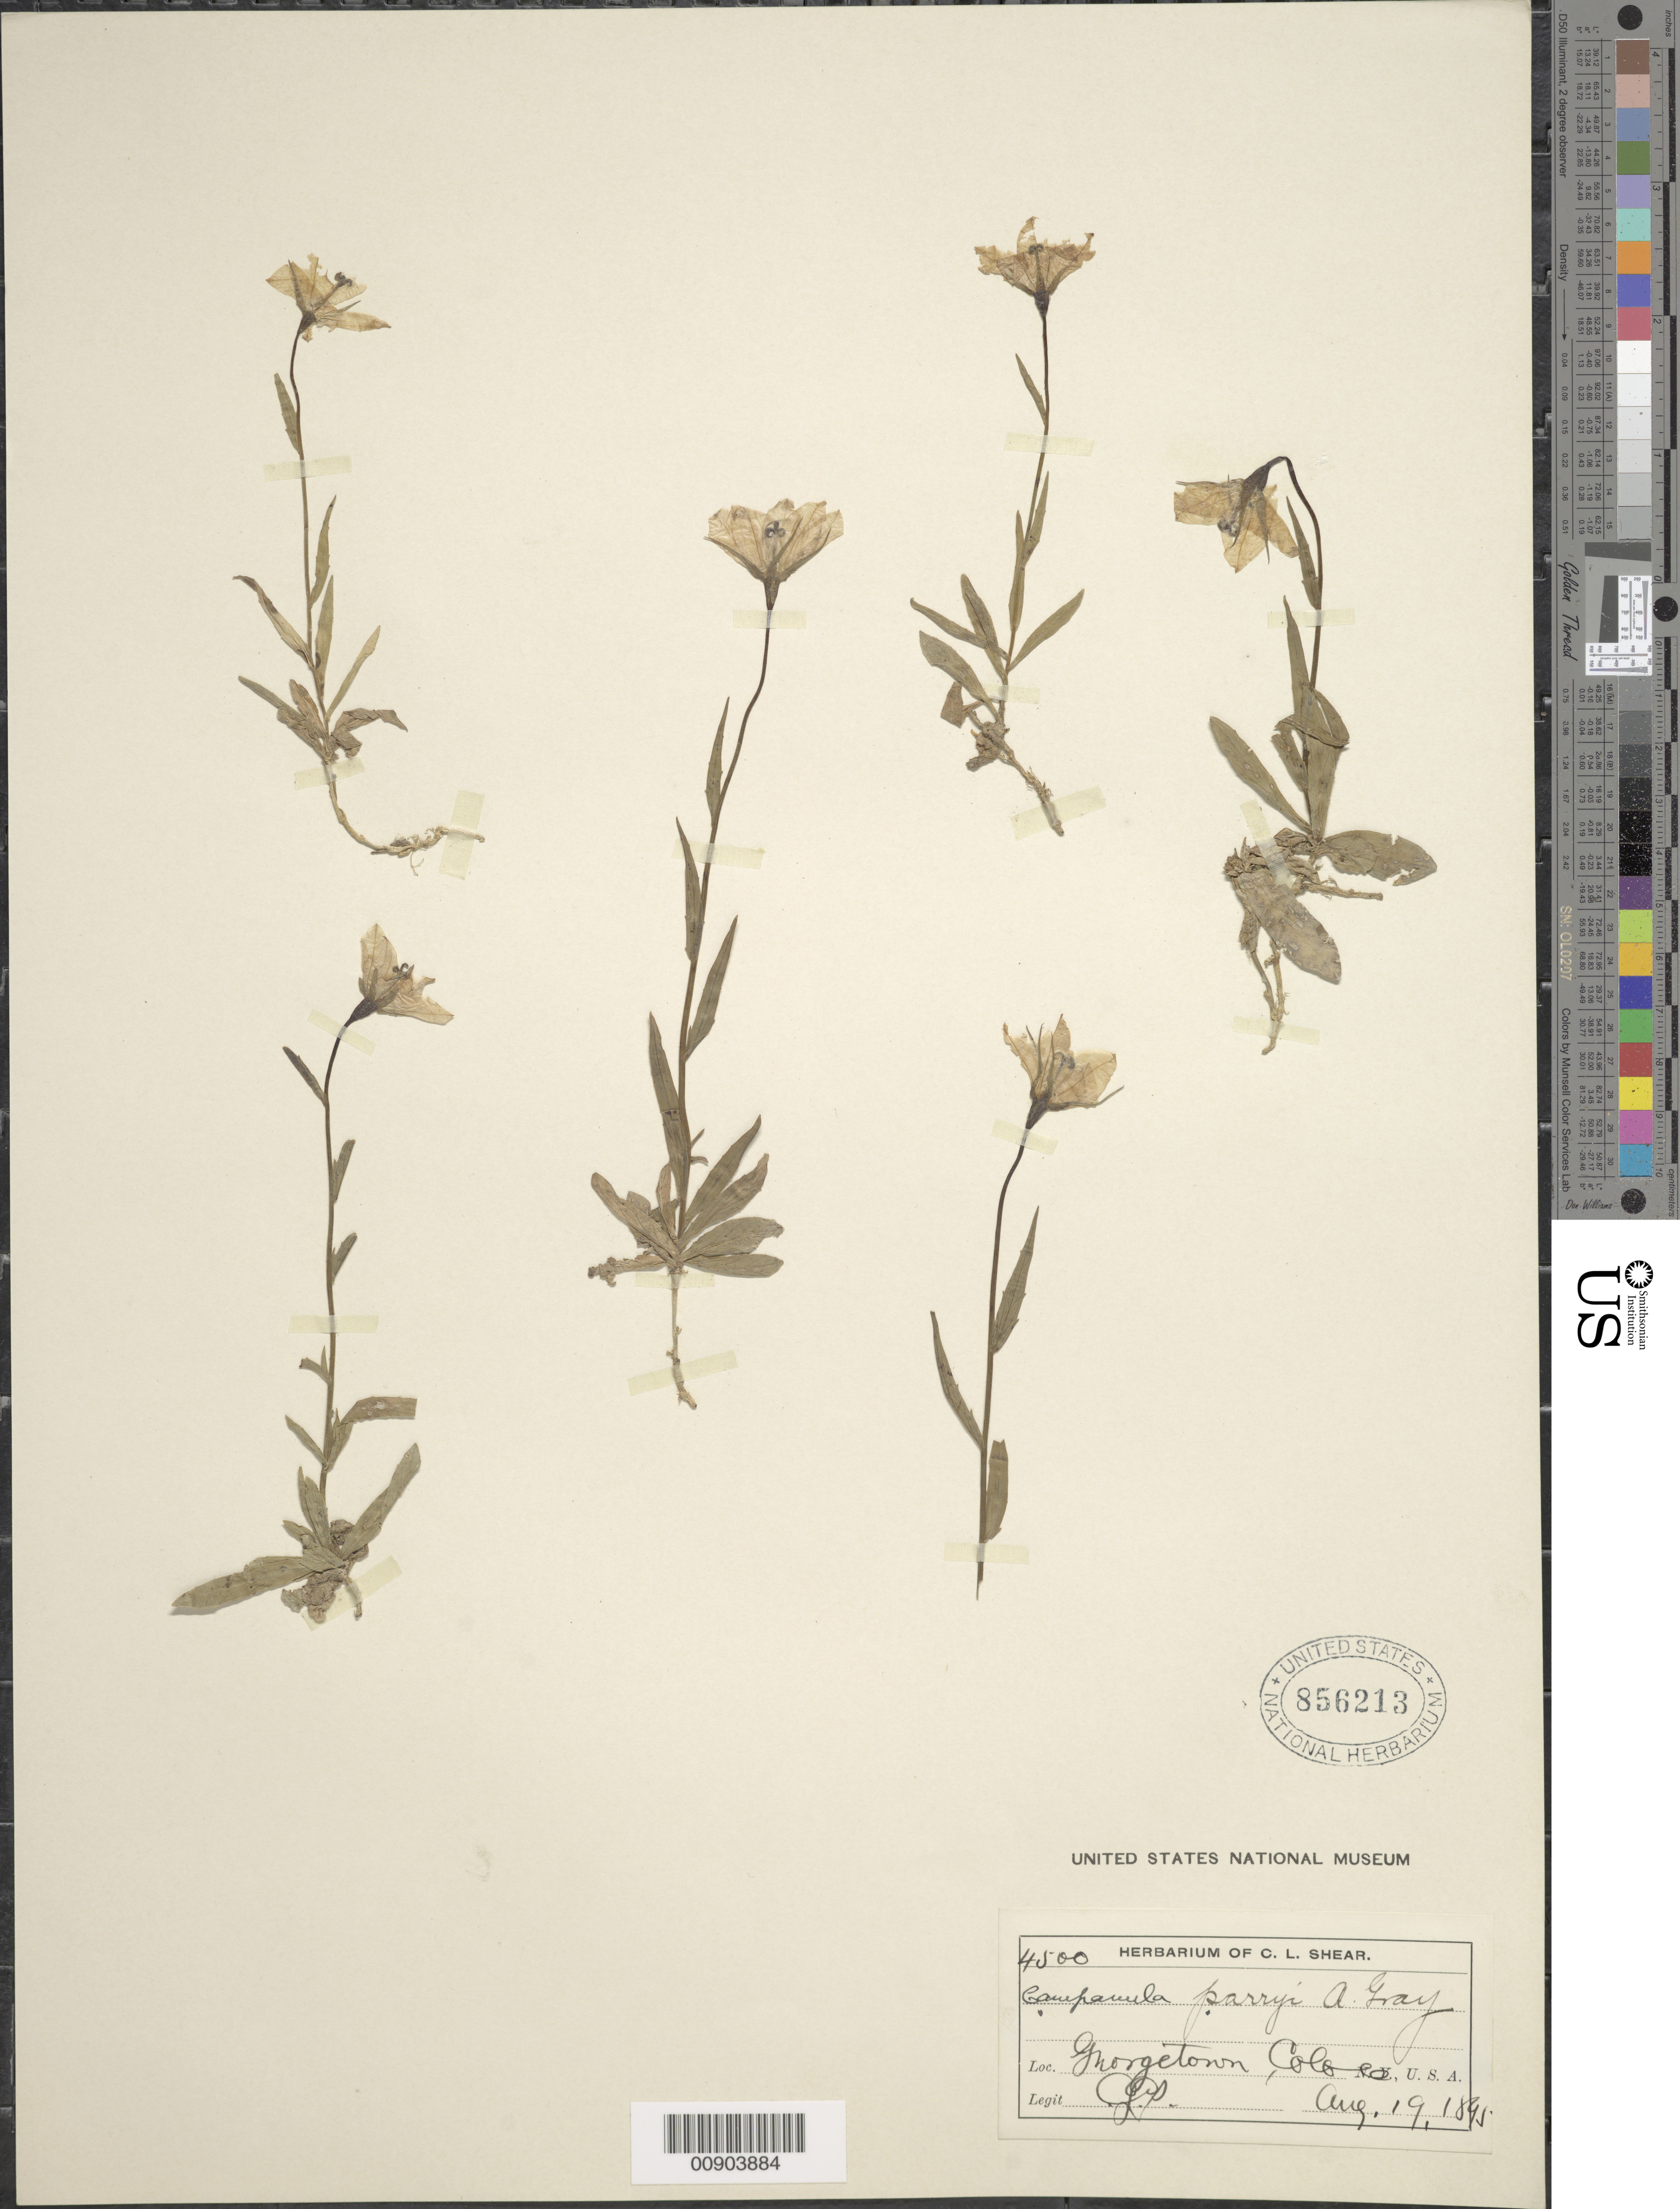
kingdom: Plantae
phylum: Tracheophyta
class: Magnoliopsida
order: Asterales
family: Campanulaceae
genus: Campanula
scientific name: Campanula planiflora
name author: Engelm.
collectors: C. L. Shear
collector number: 4500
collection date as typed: Aug. 19, 1895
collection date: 1895-08-19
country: United States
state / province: Colorado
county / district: Clear Creek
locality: Georgetown.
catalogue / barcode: US 856213